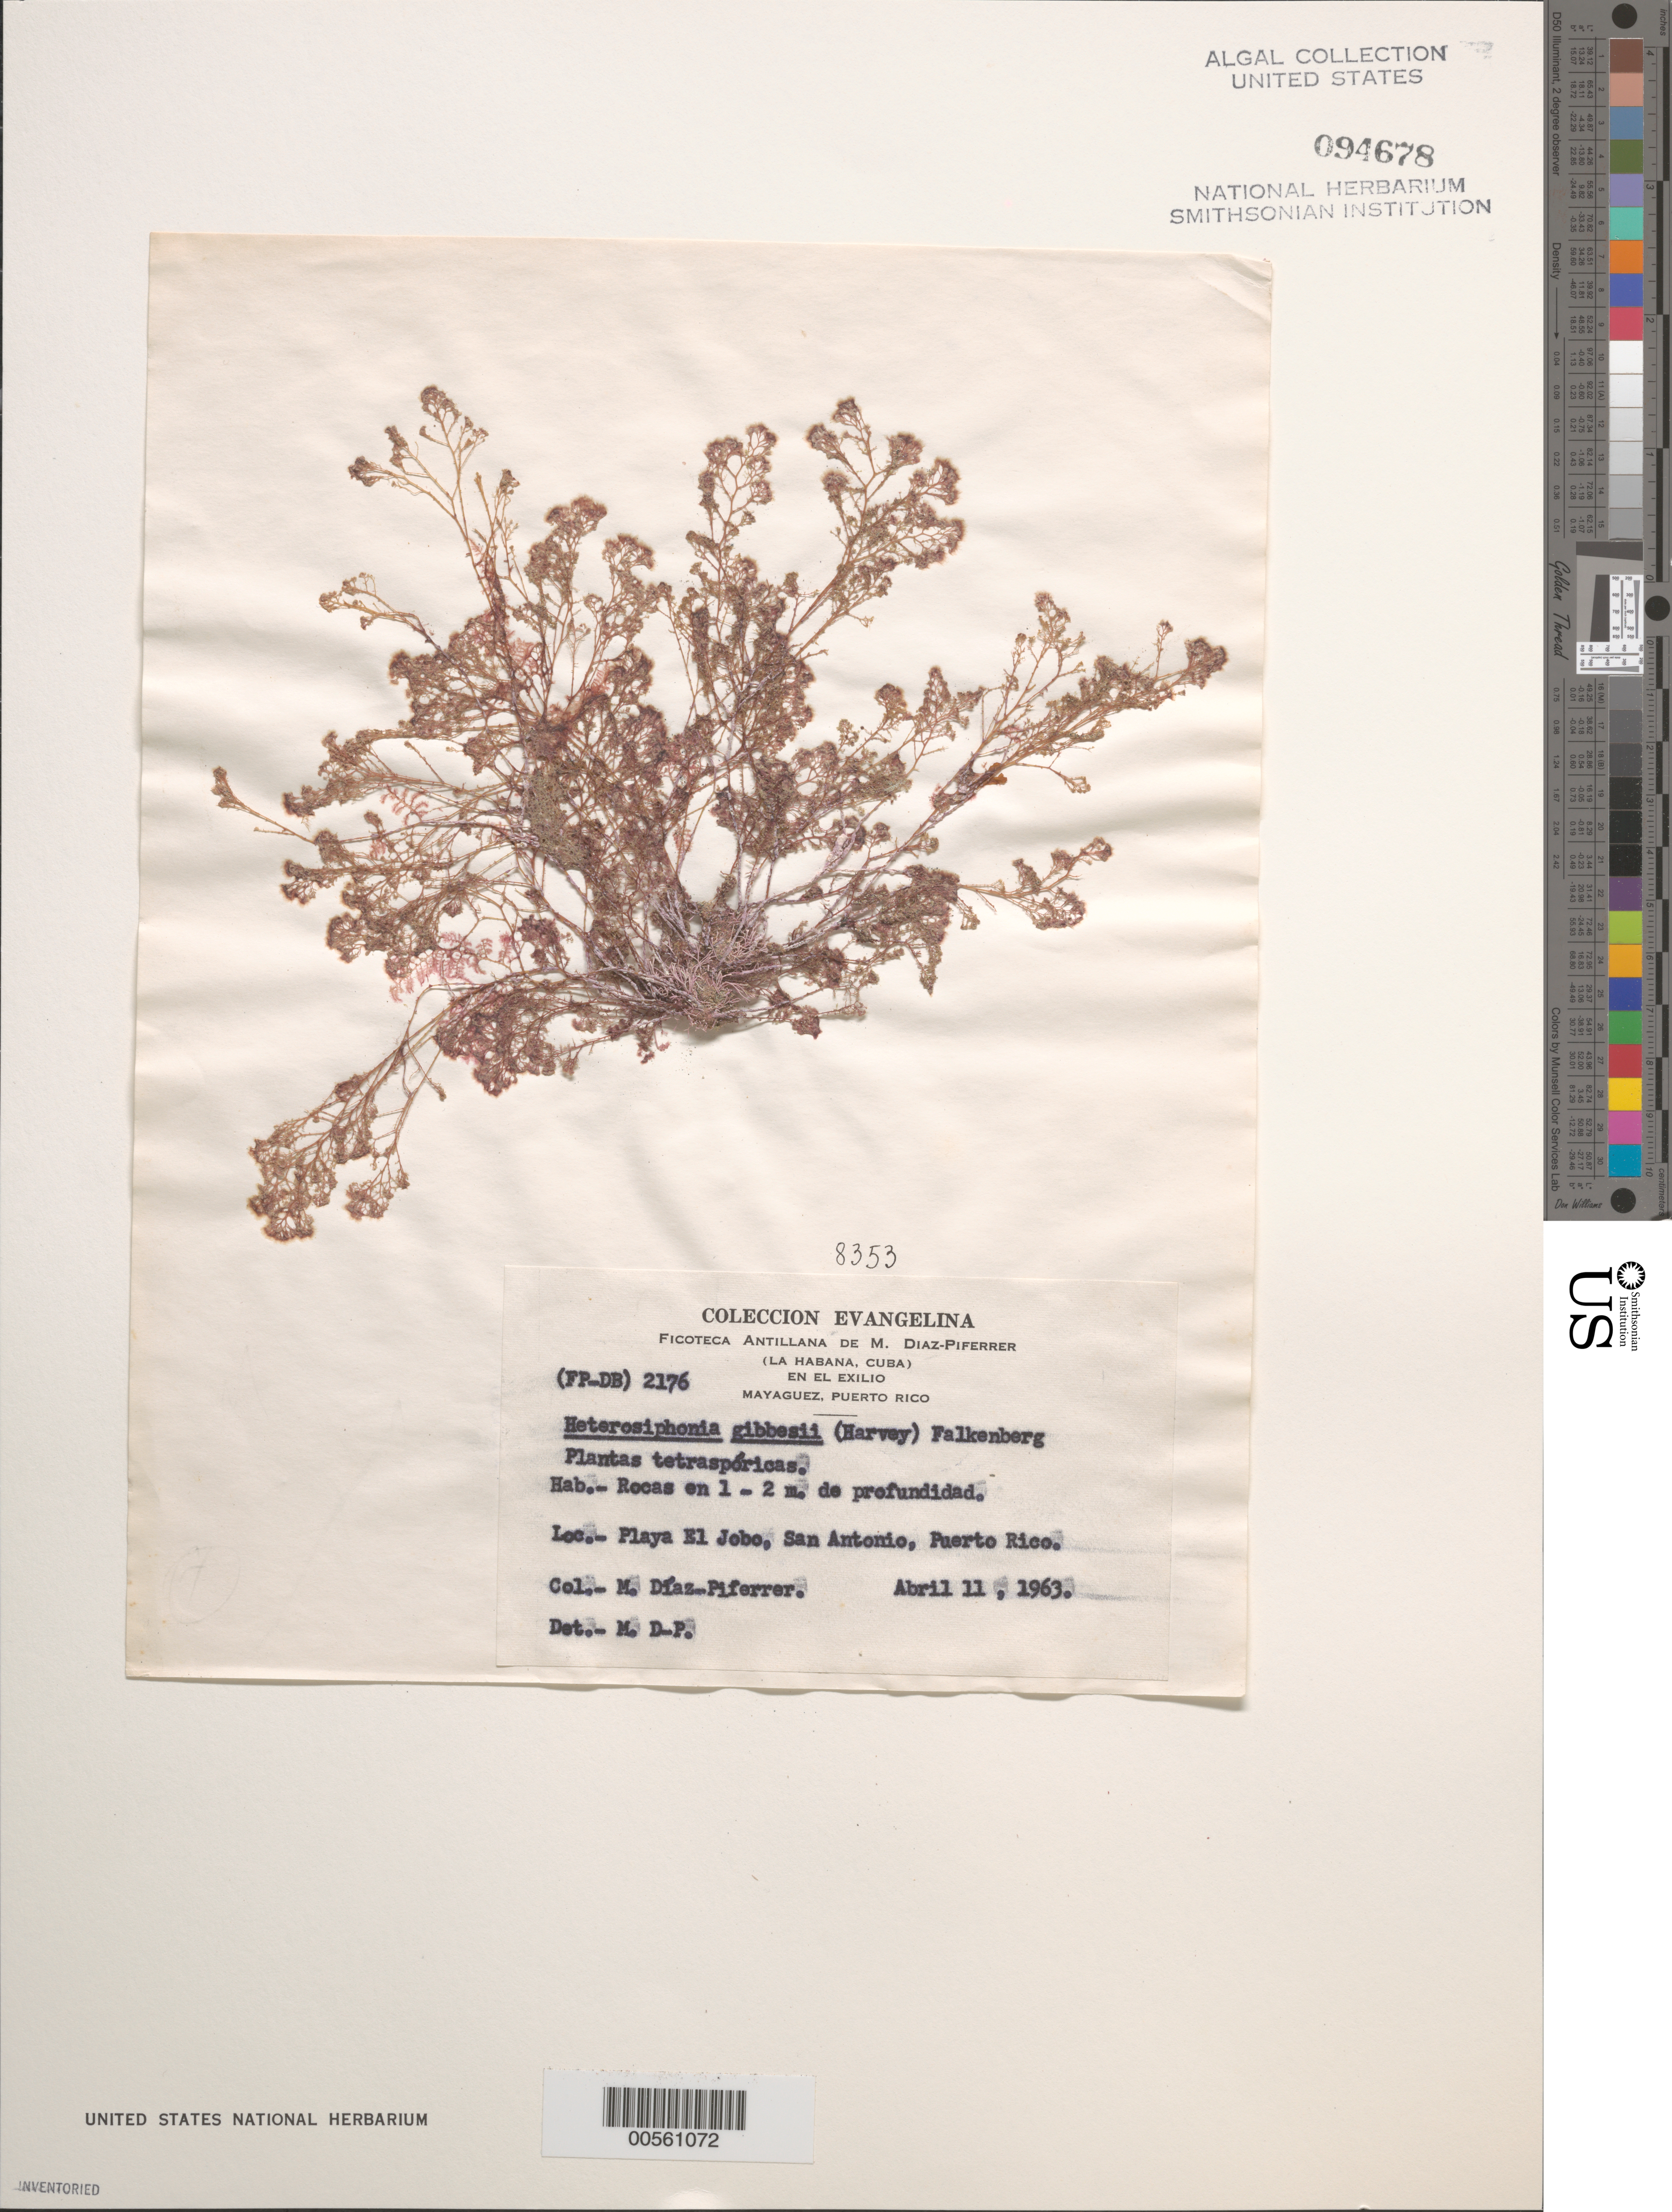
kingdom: Plantae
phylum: Rhodophyta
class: Florideophyceae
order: Ceramiales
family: Dasyaceae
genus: Heterosiphonia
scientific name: Heterosiphonia gibbesii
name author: (Harv.)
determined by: Diaz-Piferrer, M.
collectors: M. Diaz-Piferrer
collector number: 8353 & (FP-DB) 2176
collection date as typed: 11 Apr 1963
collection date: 1963-04-11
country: Puerto Rico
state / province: Isabela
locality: Playa El Jobo, San Antonio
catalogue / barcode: US 94678